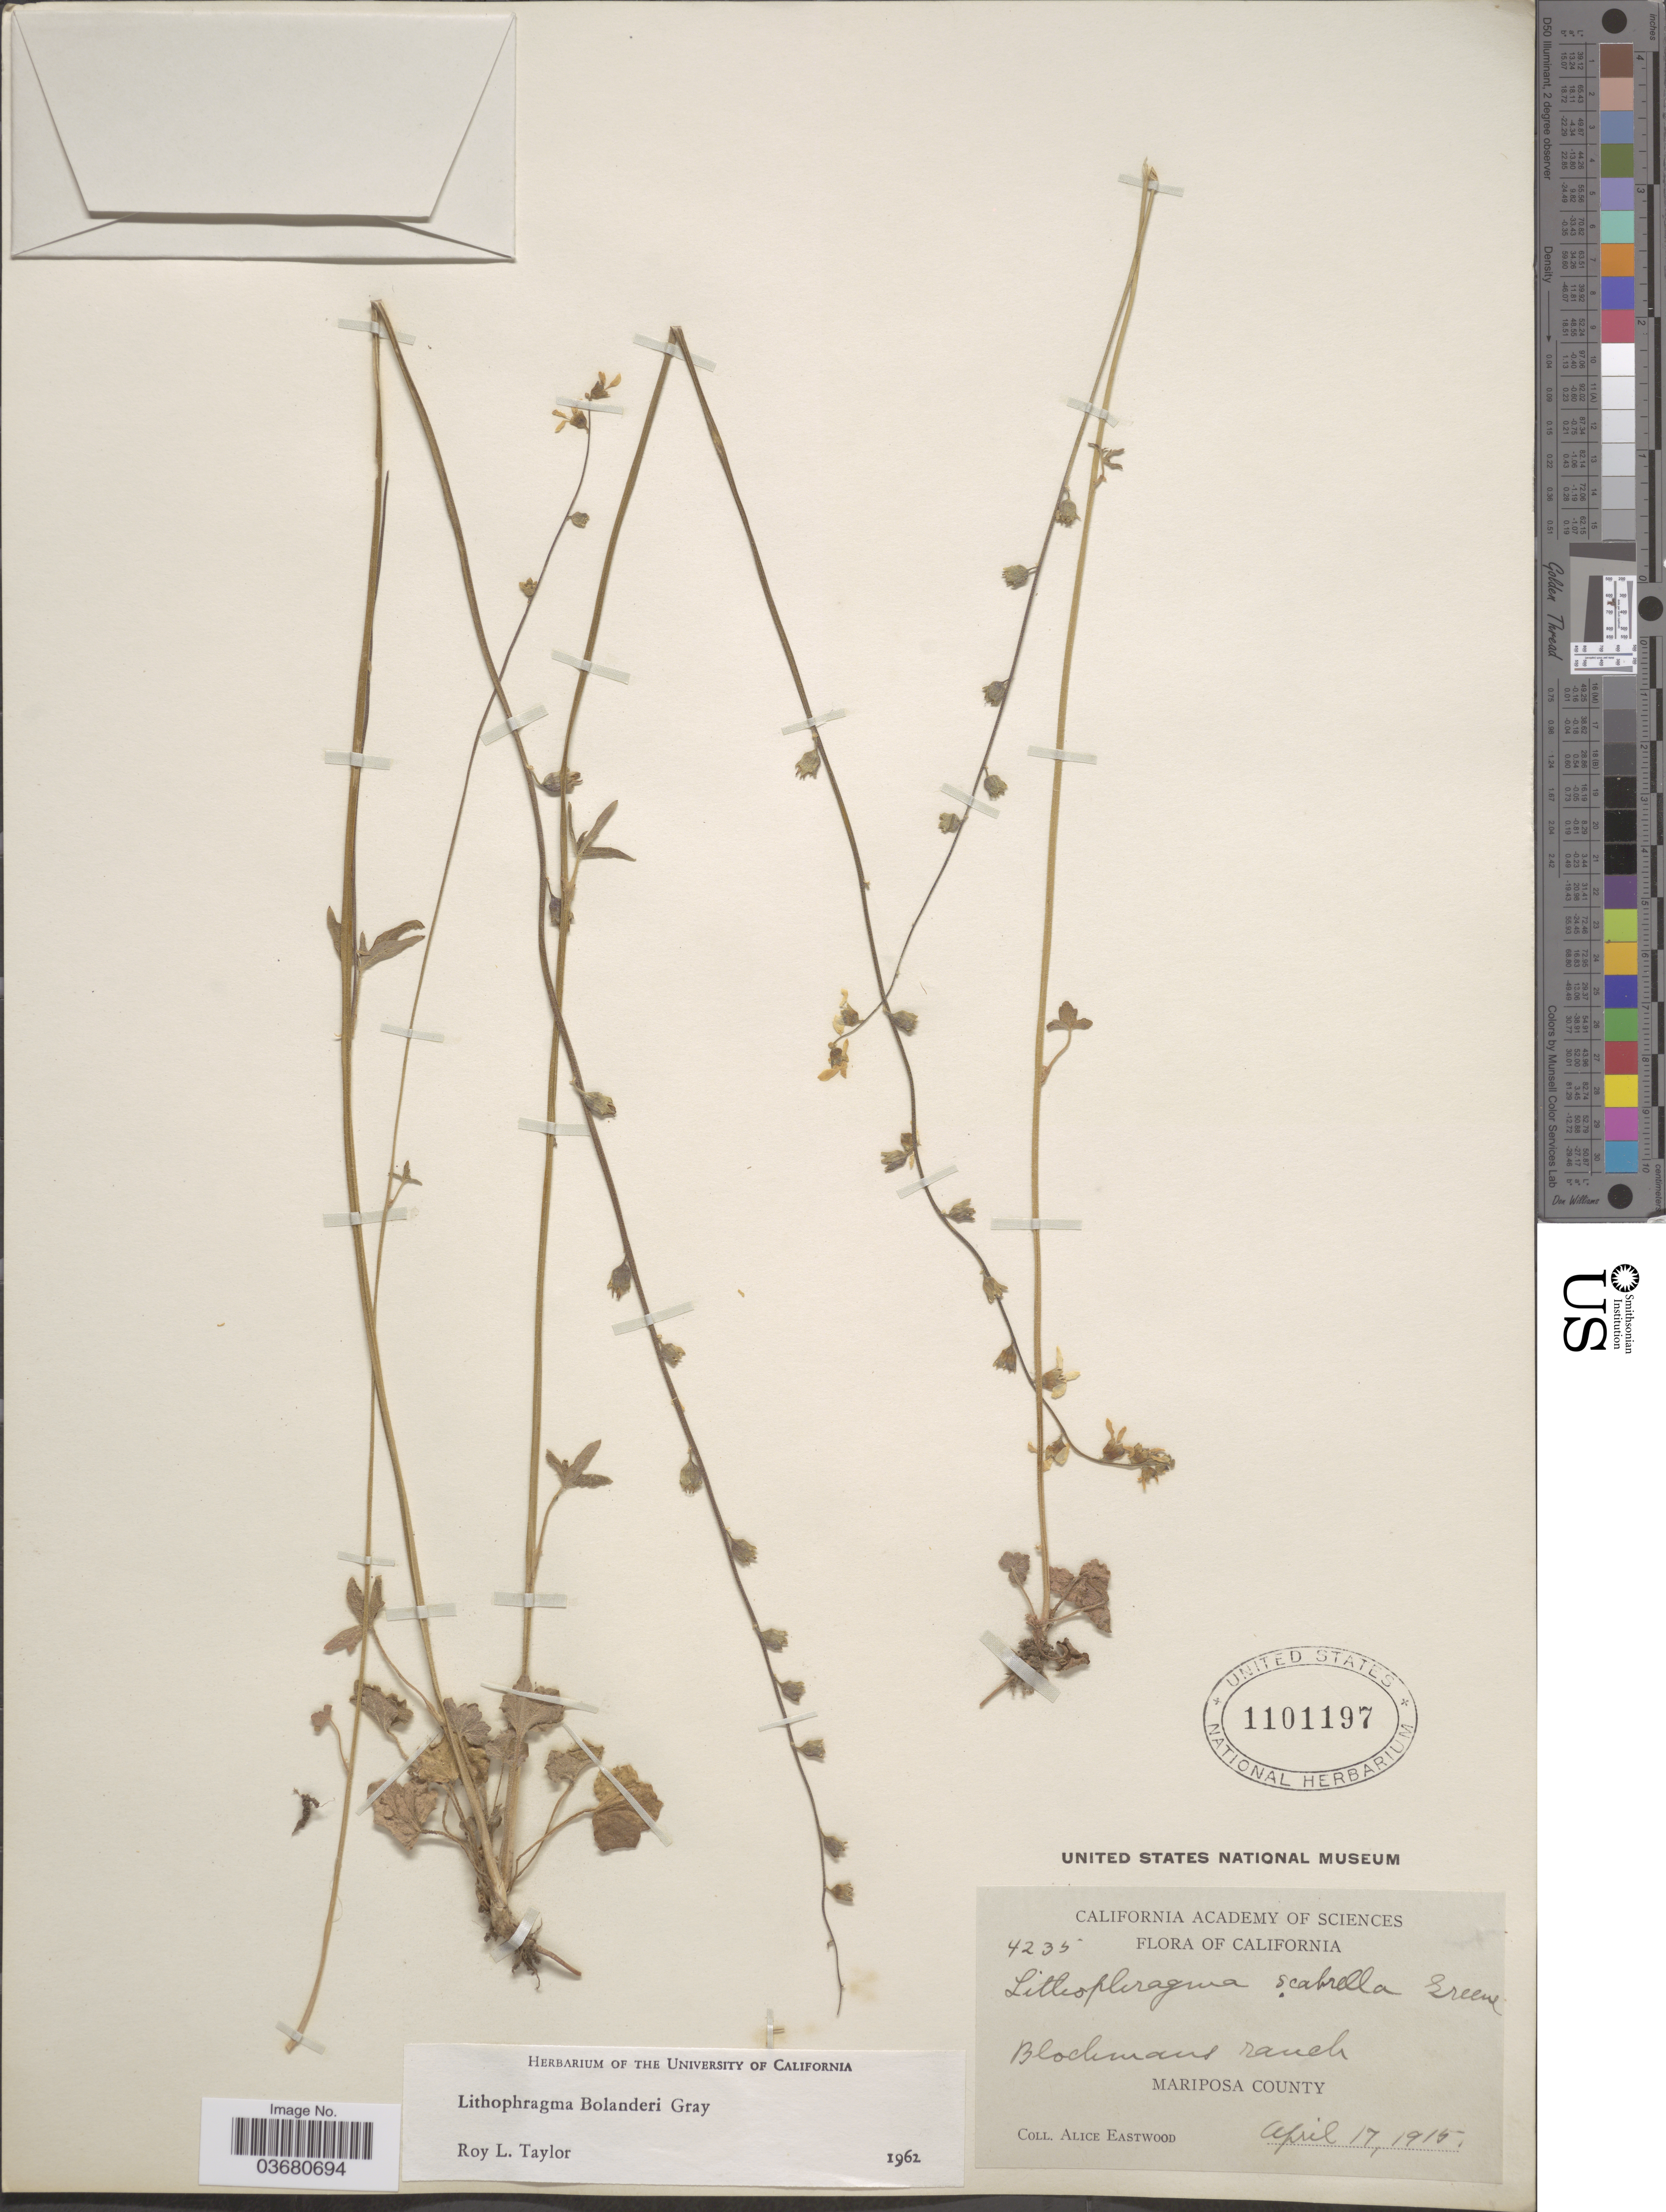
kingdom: Plantae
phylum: Tracheophyta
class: Magnoliopsida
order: Saxifragales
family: Saxifragaceae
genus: Lithophragma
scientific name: Lithophragma bolanderi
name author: A. Gray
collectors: A. Eastwood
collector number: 4235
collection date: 1915-04-17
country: United States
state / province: California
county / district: Mariposa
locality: Blockmans ranch. Mariposa County.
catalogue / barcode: US 1101197